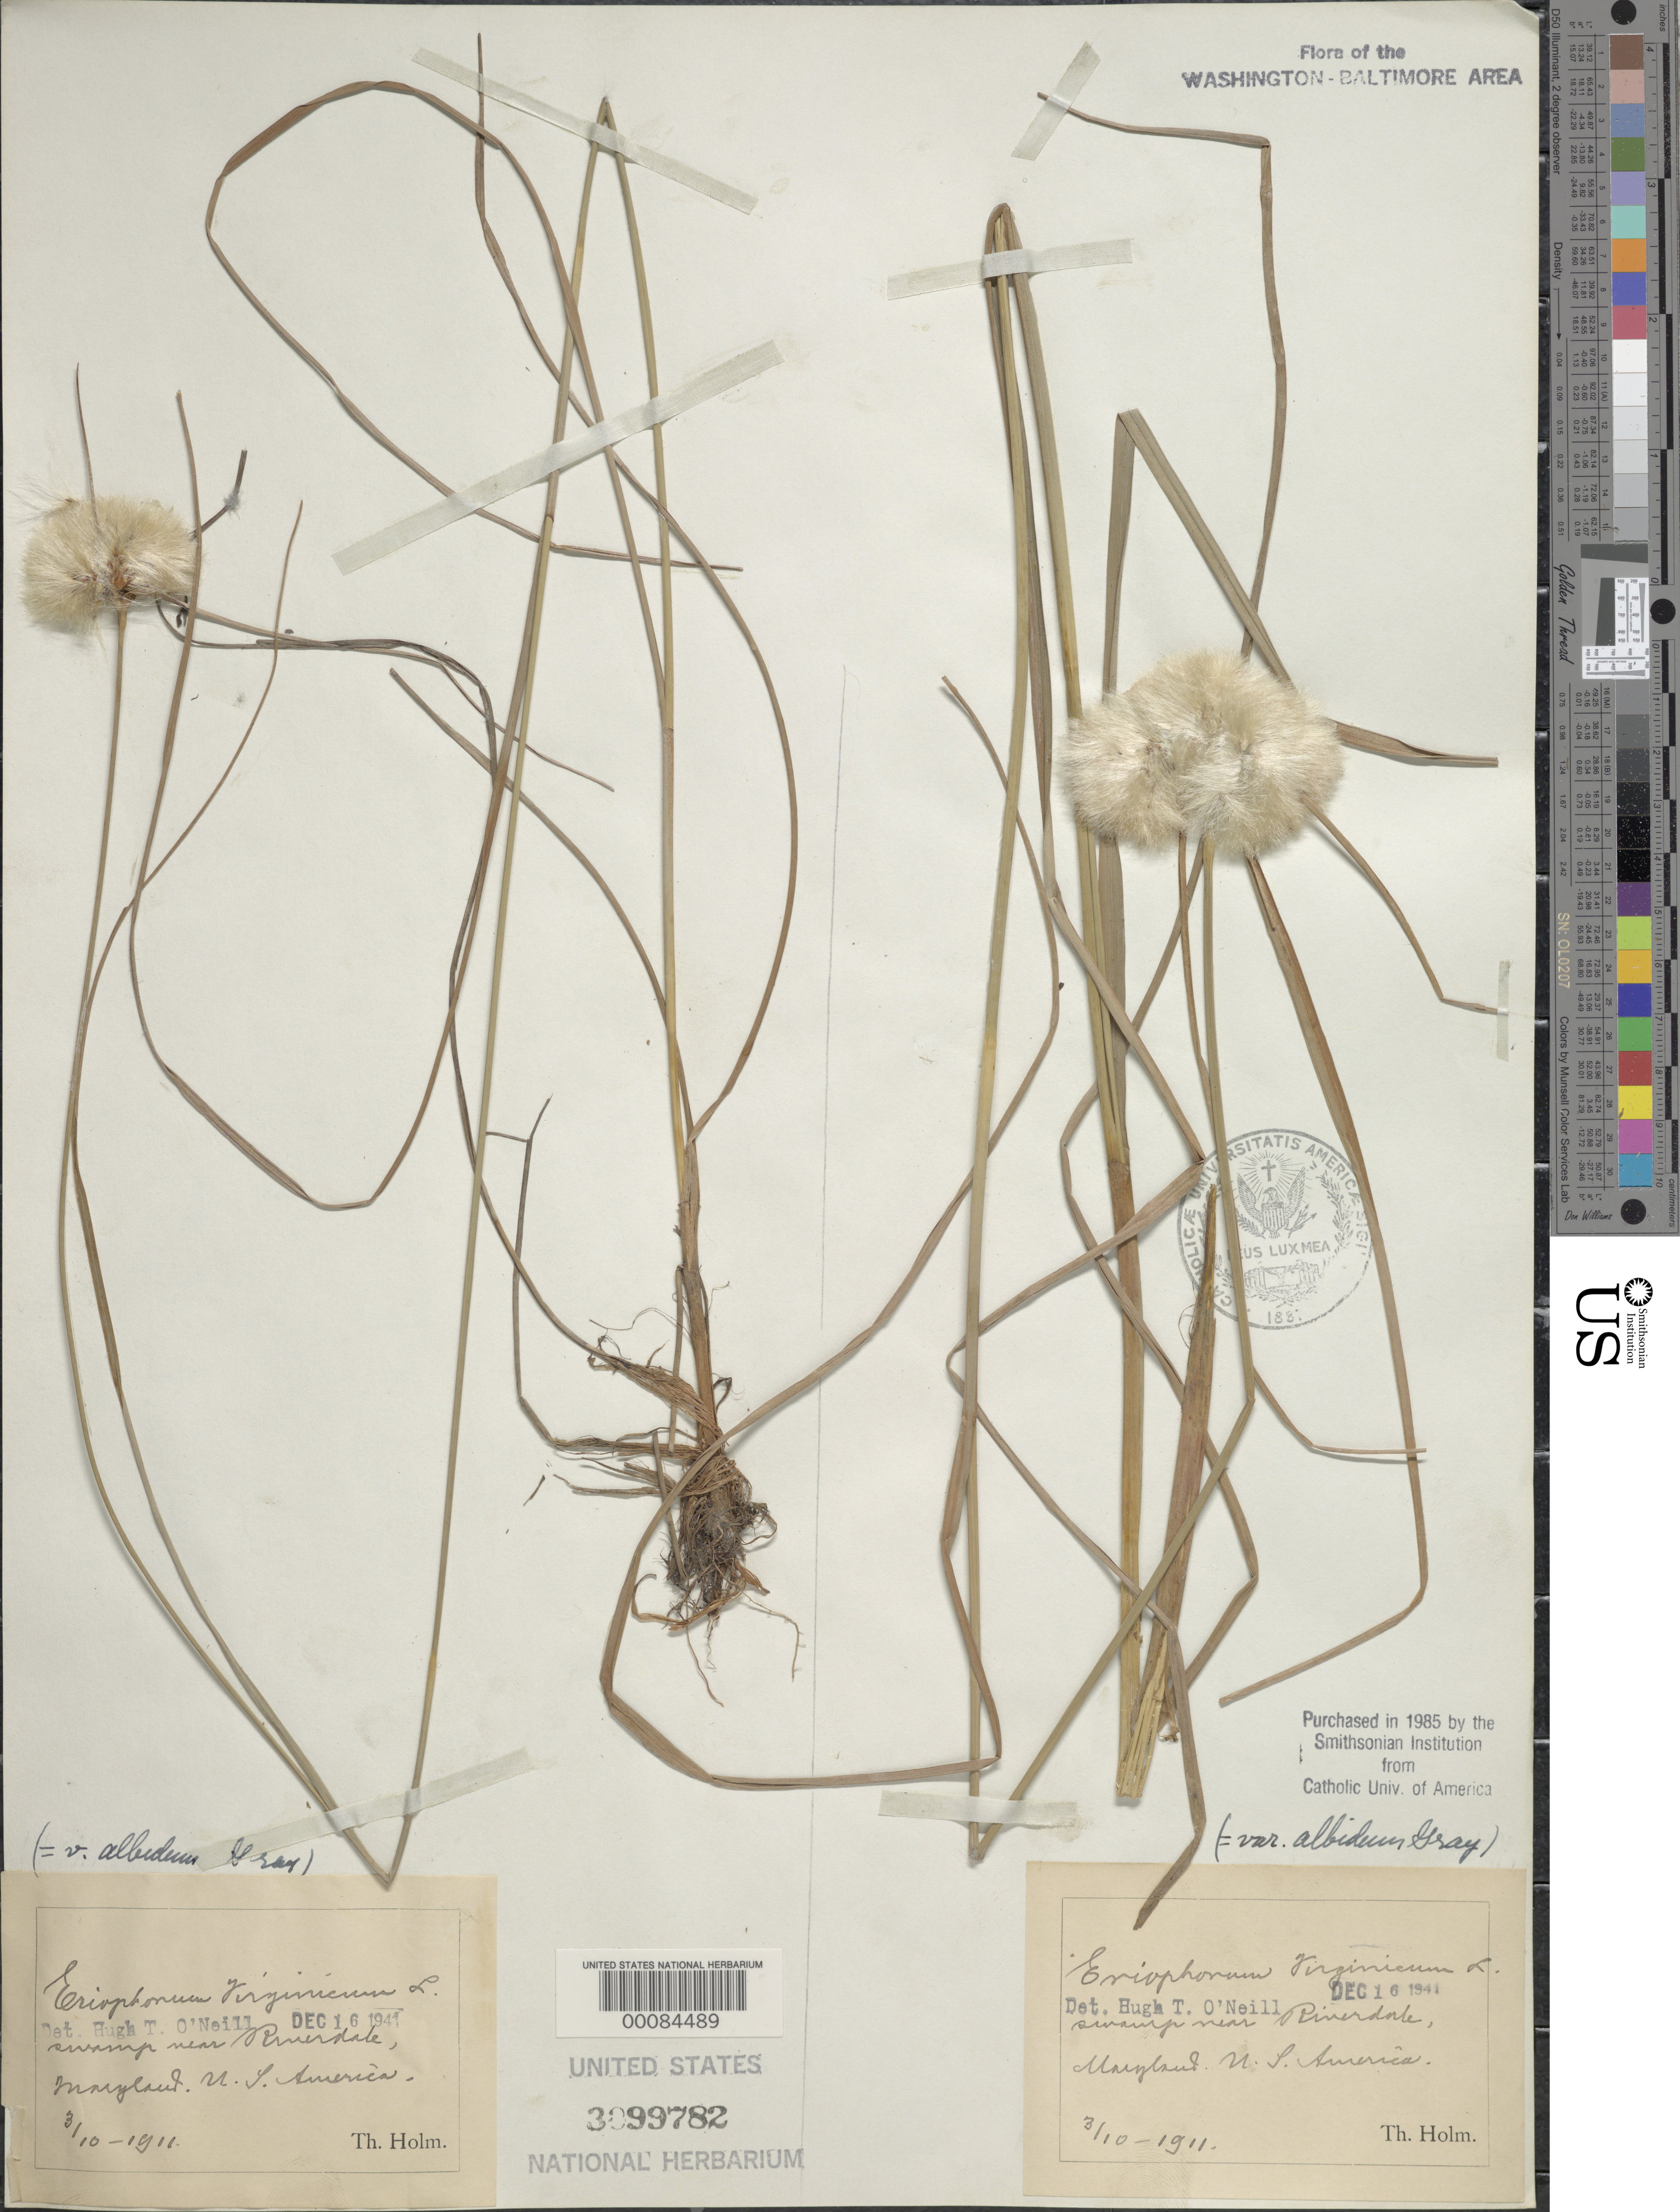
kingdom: Plantae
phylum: Tracheophyta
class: Liliopsida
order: Poales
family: Cyperaceae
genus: Eriophorum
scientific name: Eriophorum virginicum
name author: L.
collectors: T. Holm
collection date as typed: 03 Oct 1911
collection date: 1911-10-03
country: United States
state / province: Maryland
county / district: Prince George's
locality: Near Riverdale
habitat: Swamp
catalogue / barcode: US 3099782